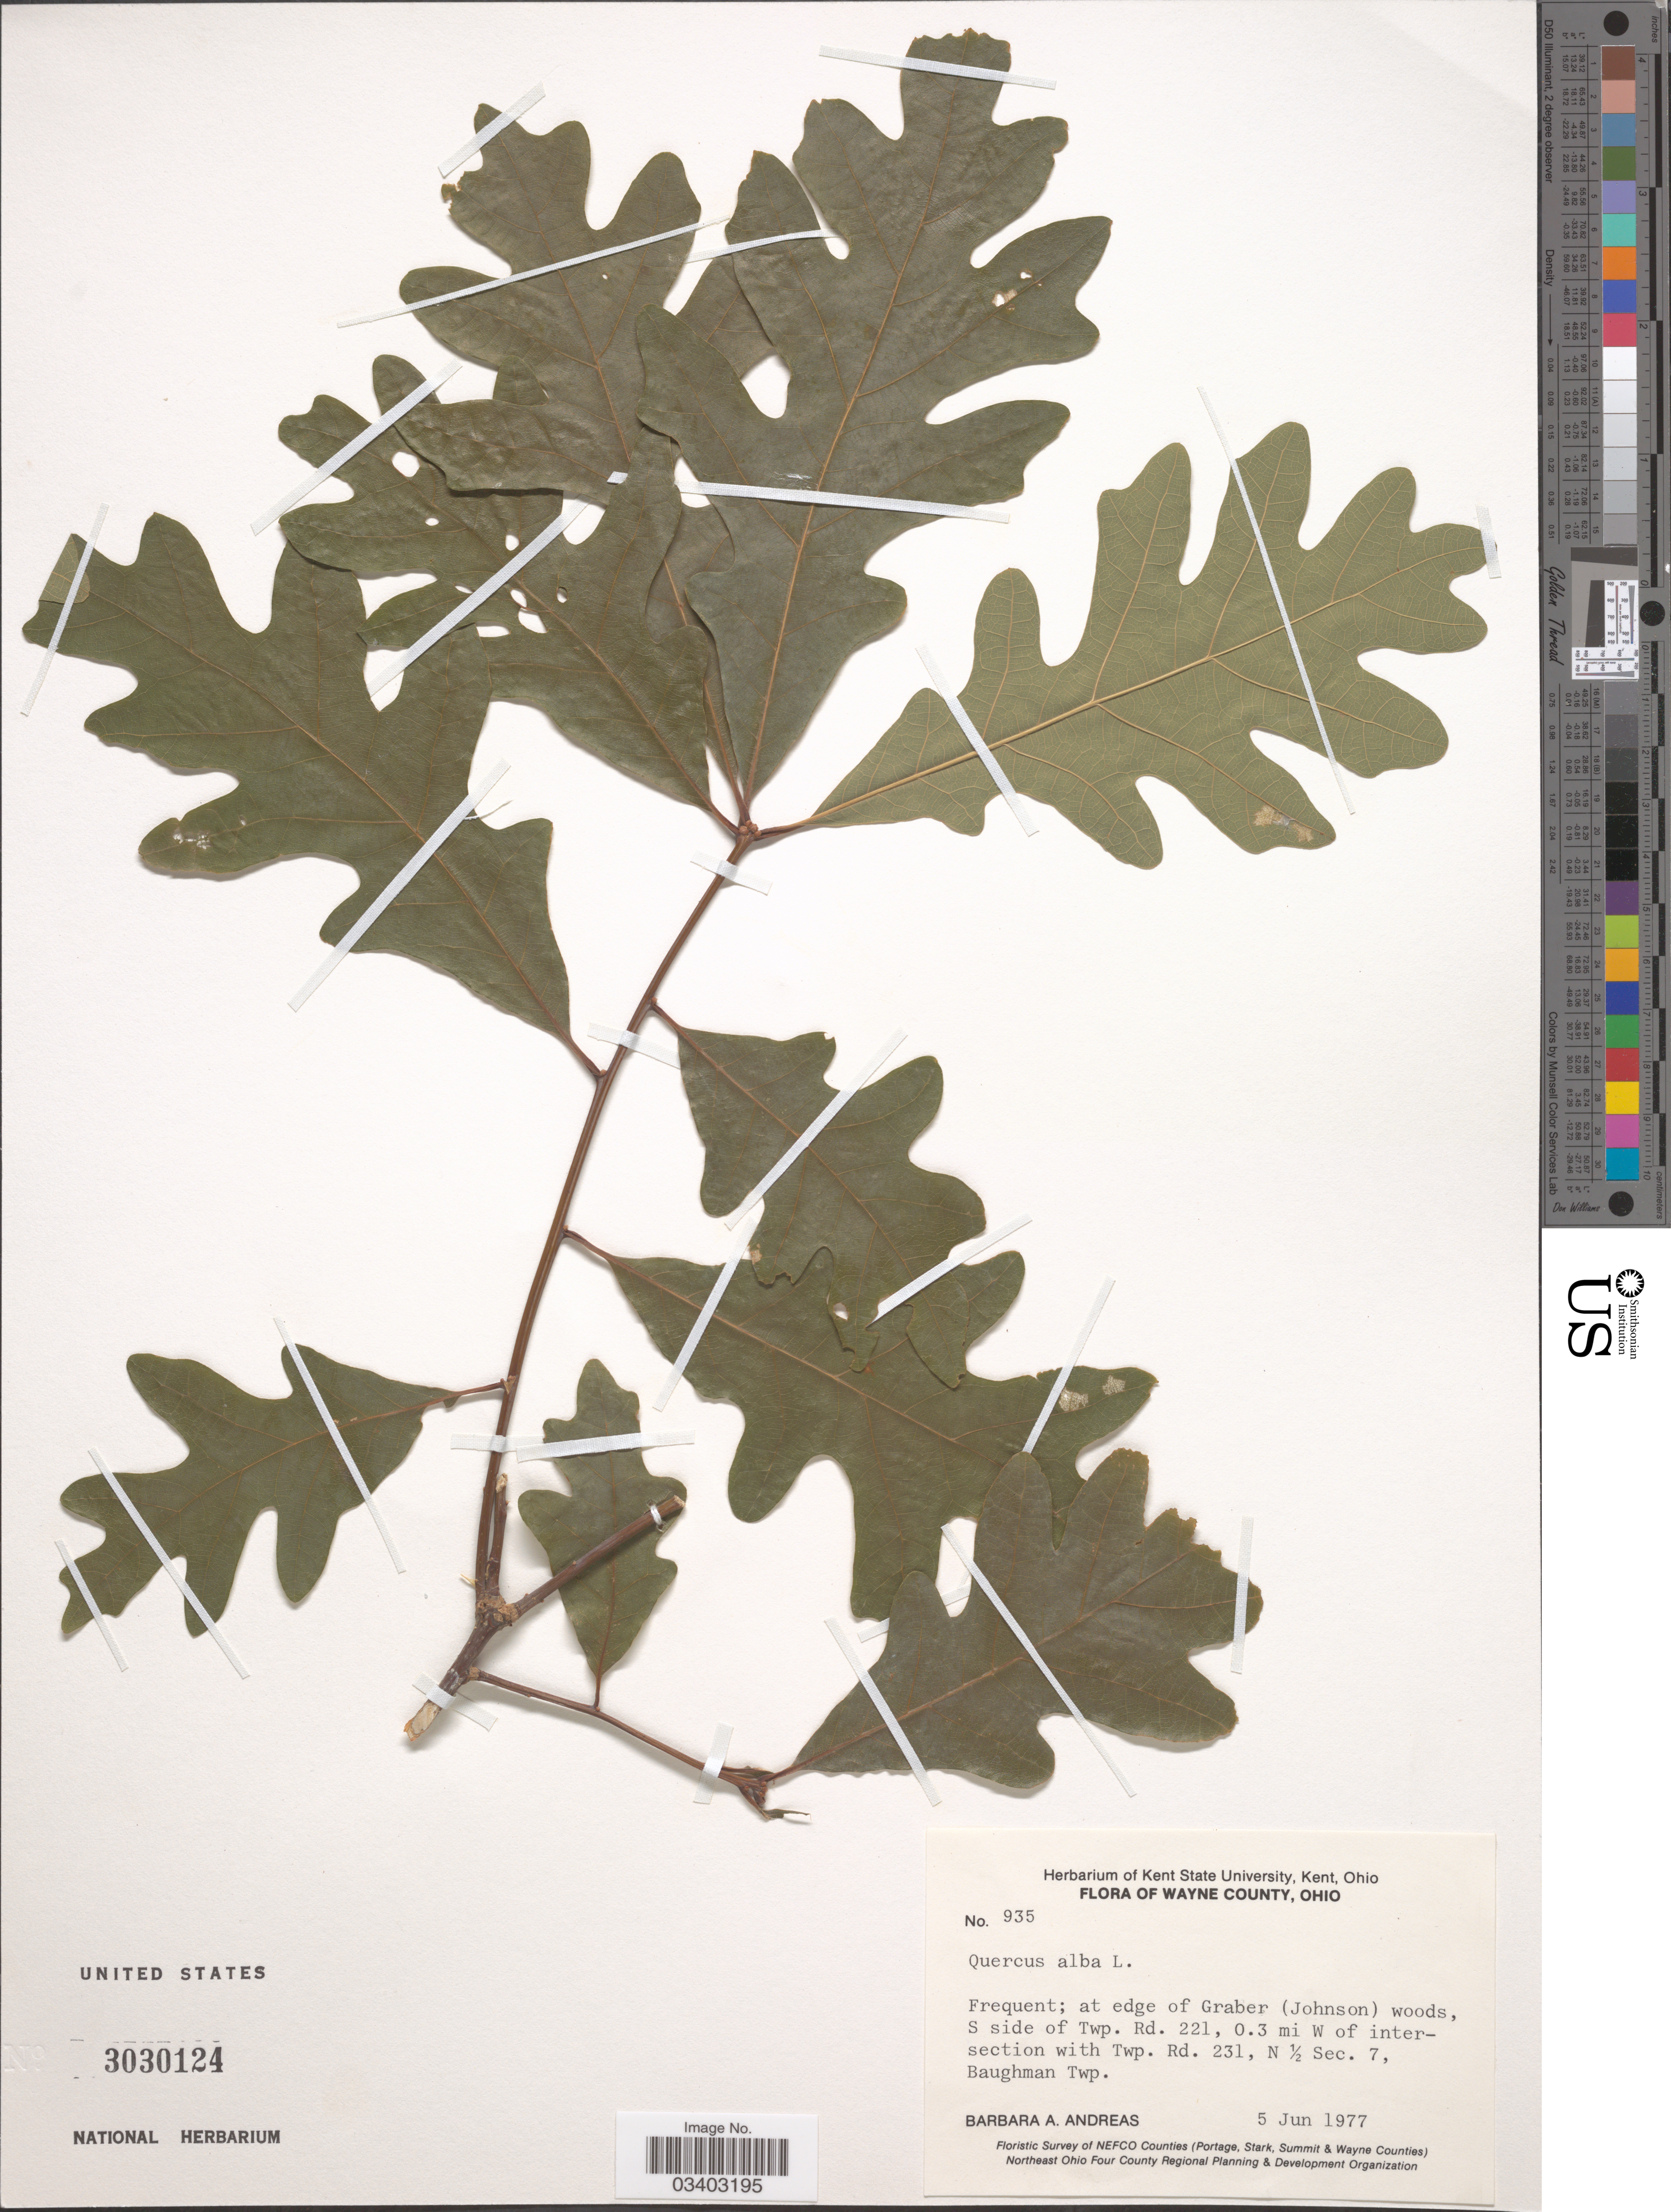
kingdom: Plantae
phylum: Tracheophyta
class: Magnoliopsida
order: Fagales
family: Fagaceae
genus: Quercus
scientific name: Quercus alba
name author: L.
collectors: B. A. Andreas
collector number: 935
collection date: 1977-06-05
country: United States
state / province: Ohio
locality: Wayne County. At edge of Graber (Johnson) woods, S side of Twp. Rd. 221, 0.3 mi W of intersection with Twp. Rd. 231, N ½ Sec. 7, Baughman Twp.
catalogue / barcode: US 3030124